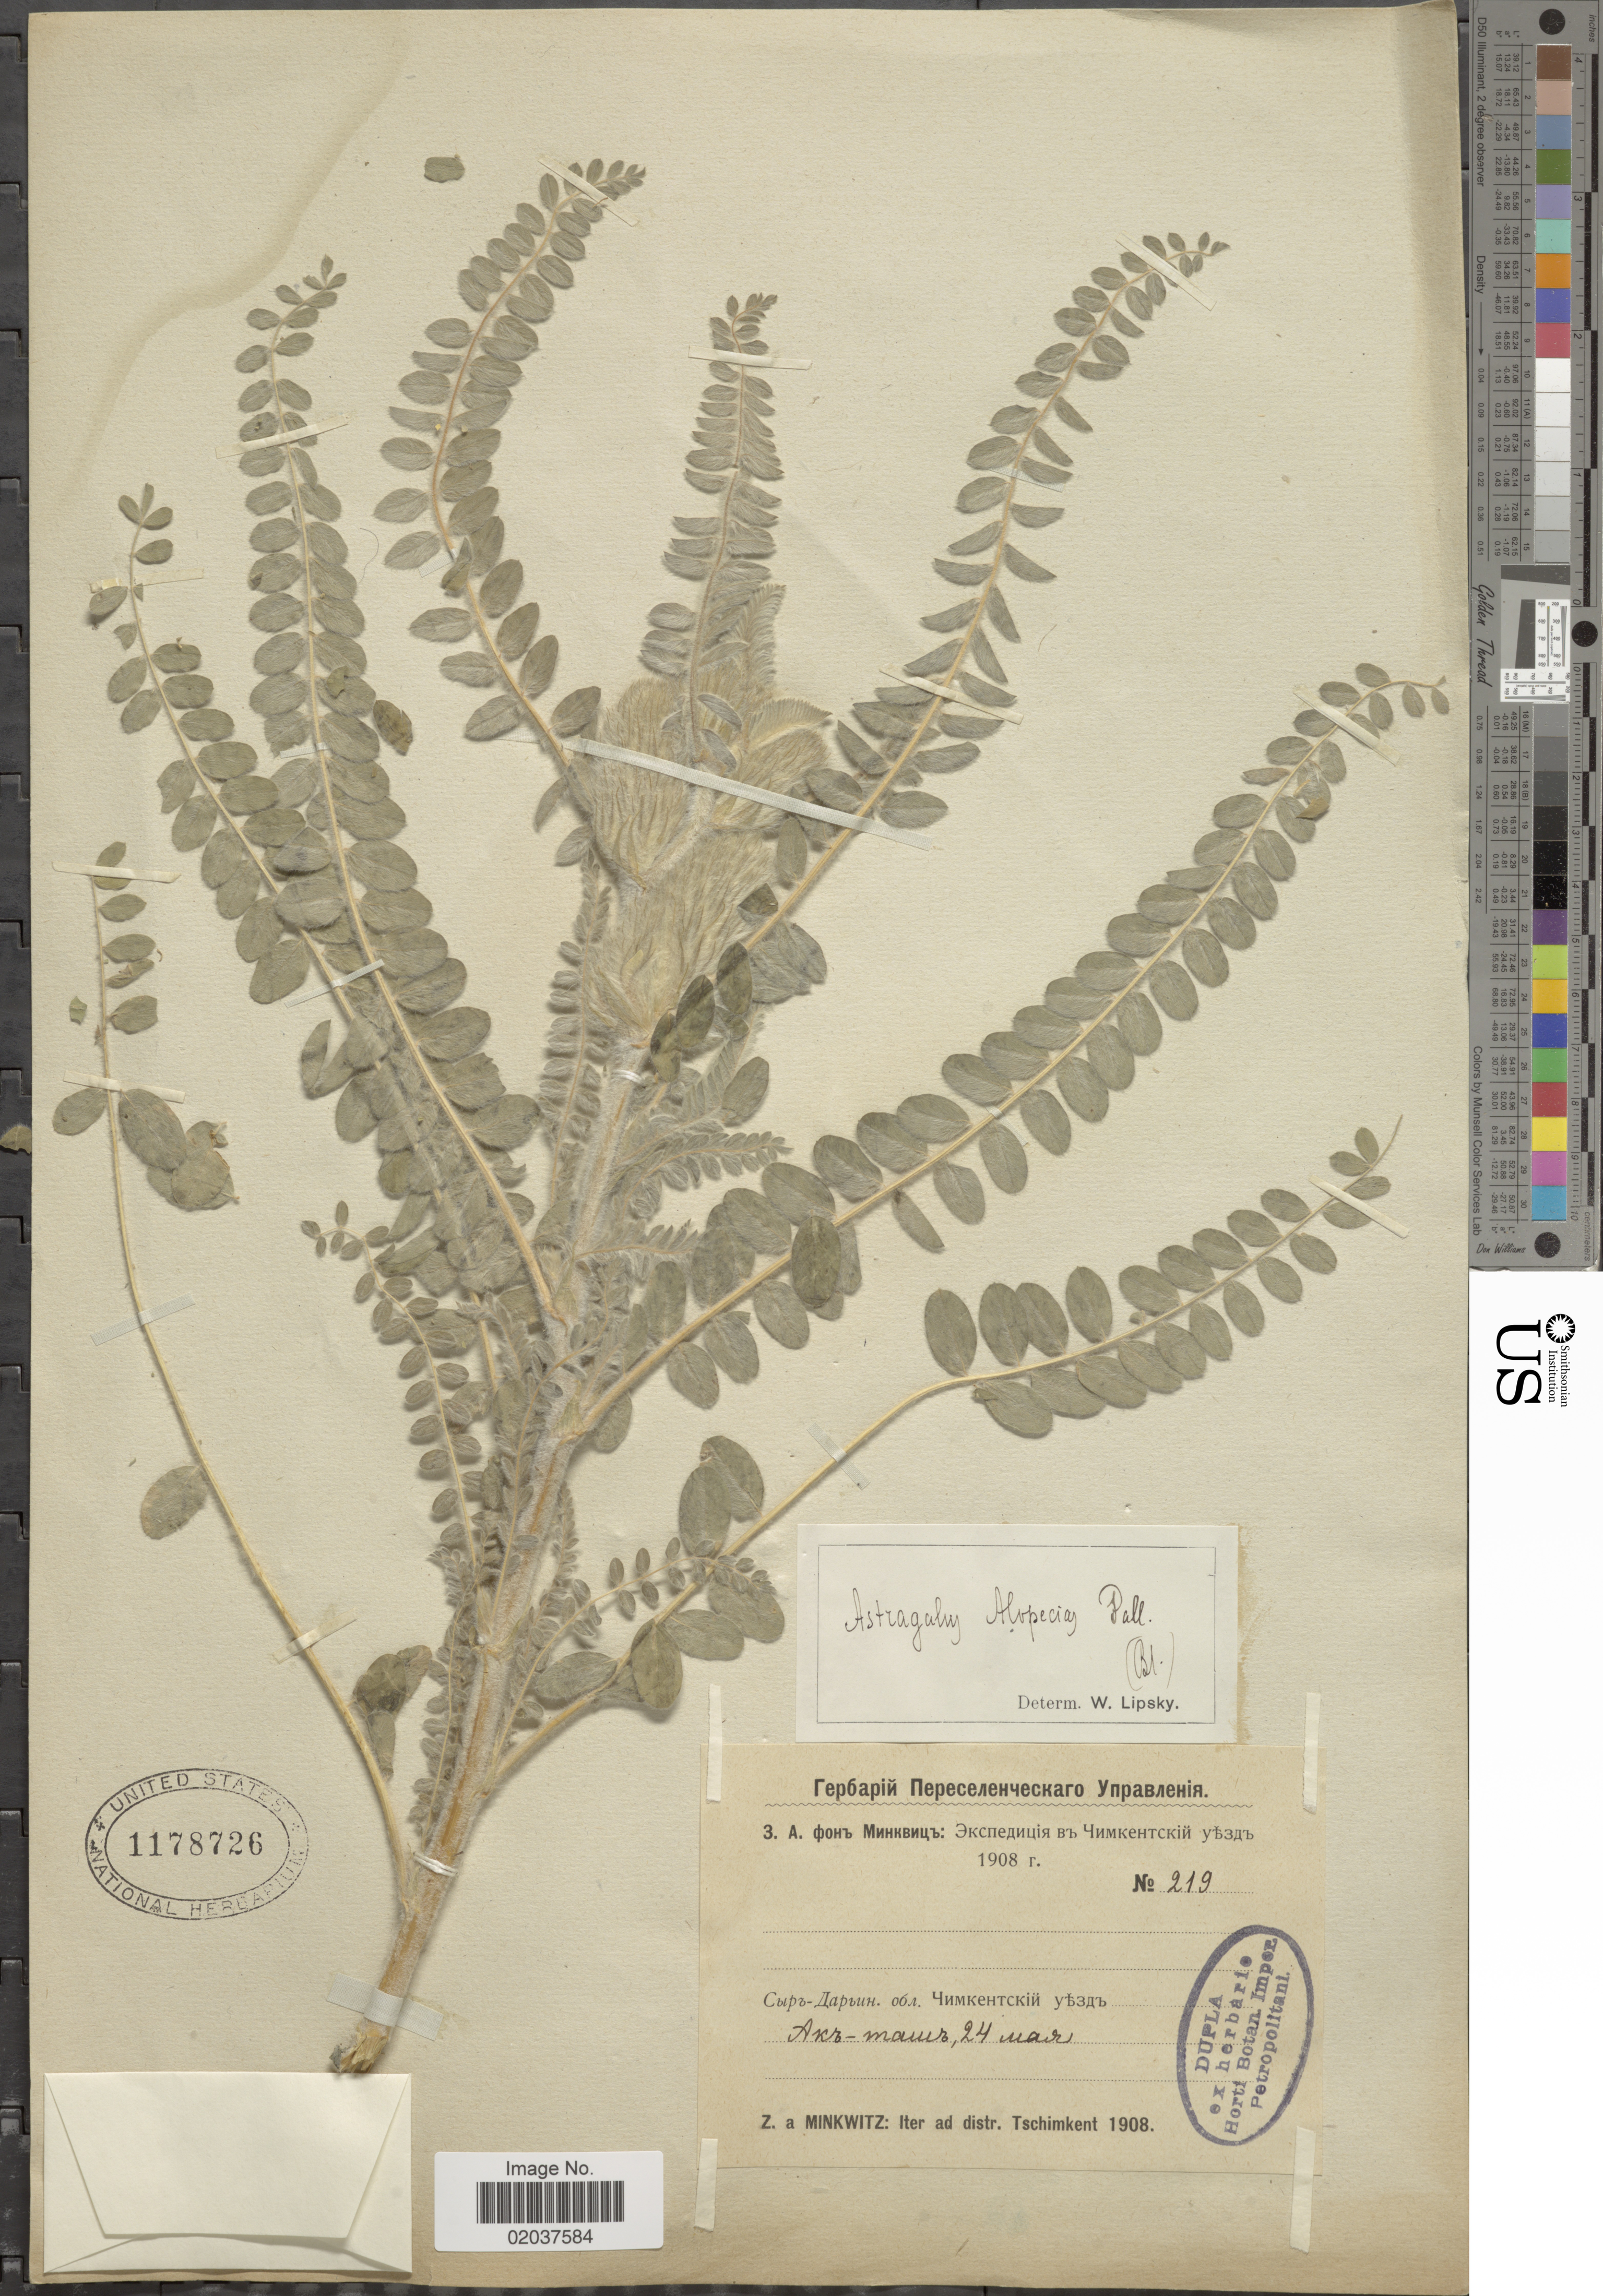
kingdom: Plantae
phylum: Tracheophyta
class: Magnoliopsida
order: Fabales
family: Fabaceae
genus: Astragalus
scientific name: Astragalus alopecias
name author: Pall.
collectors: Z. Minkwitz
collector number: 219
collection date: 1908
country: Kazakhstan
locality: X, Iter ad distr. Tschimkent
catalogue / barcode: US 1178726